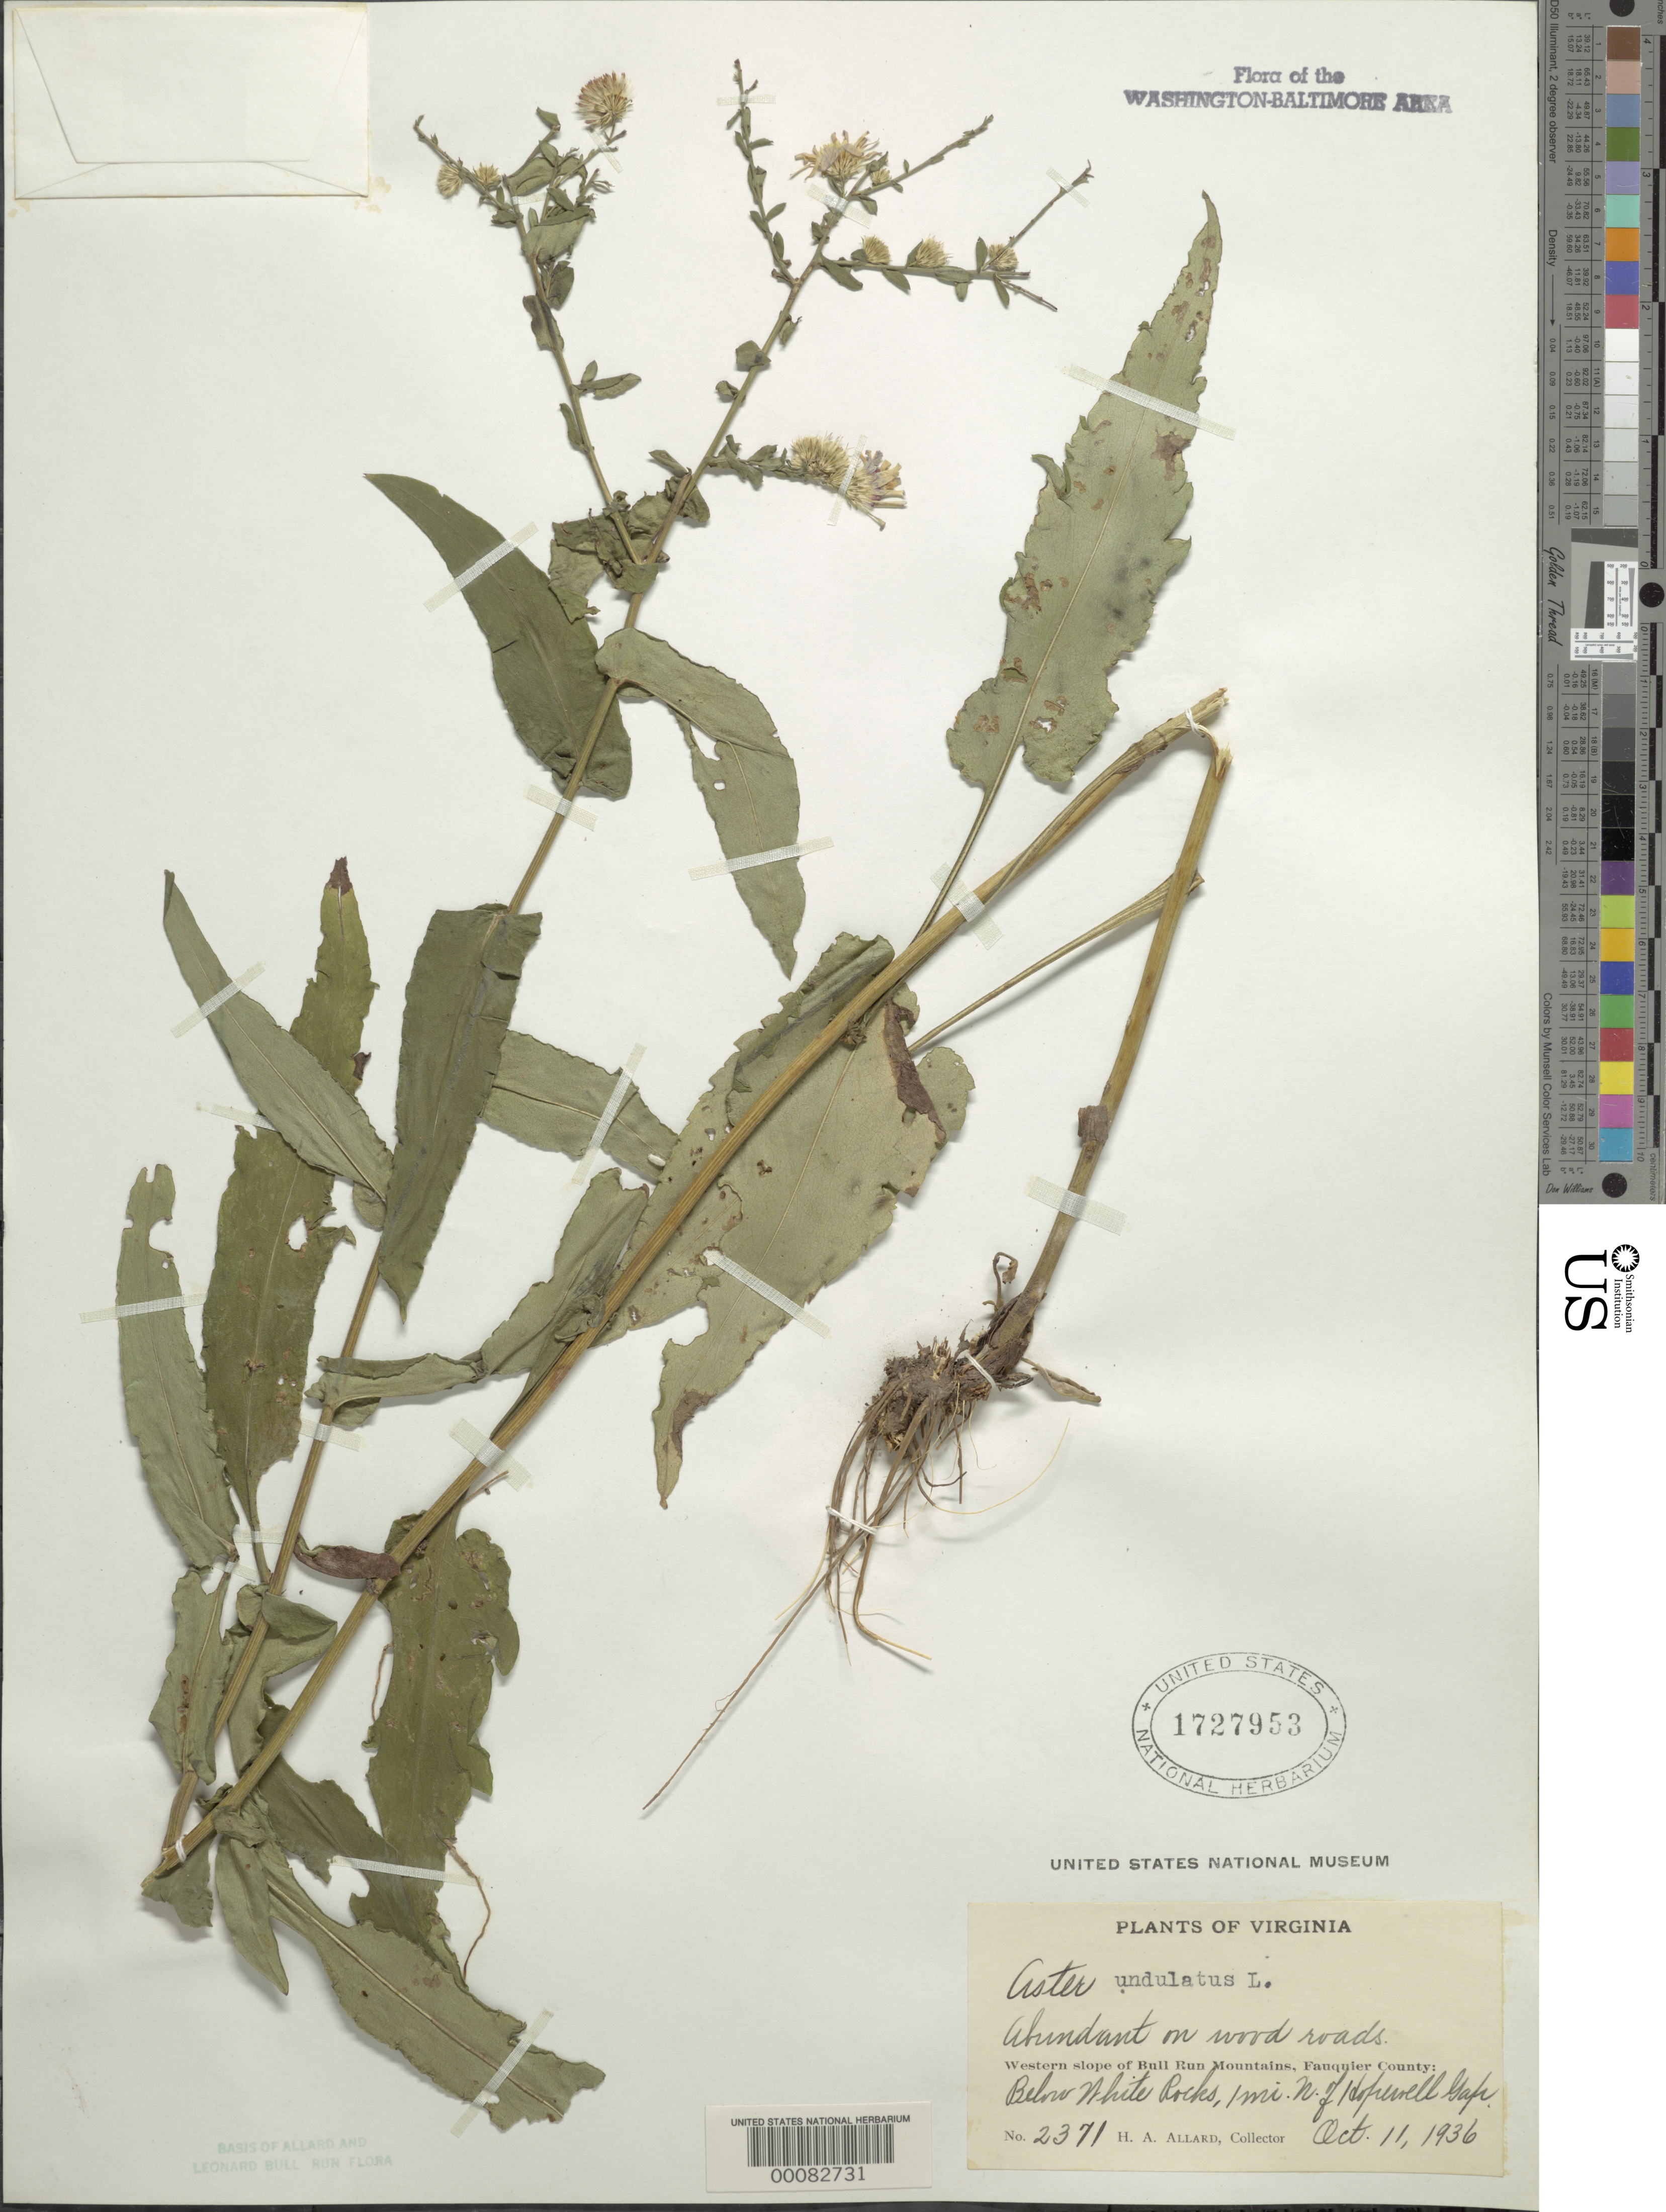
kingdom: Plantae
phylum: Tracheophyta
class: Magnoliopsida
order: Asterales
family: Asteraceae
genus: Symphyotrichum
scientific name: Symphyotrichum undulatum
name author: (L.) G.L. Nesom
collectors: H. A. Allard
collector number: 2371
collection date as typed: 11 Oct 1936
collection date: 1936-10-11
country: United States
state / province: Virginia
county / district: Fauquier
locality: North of Hopewell Gap western slope of Bull Run Mountains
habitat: Wood road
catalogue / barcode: US 1727953